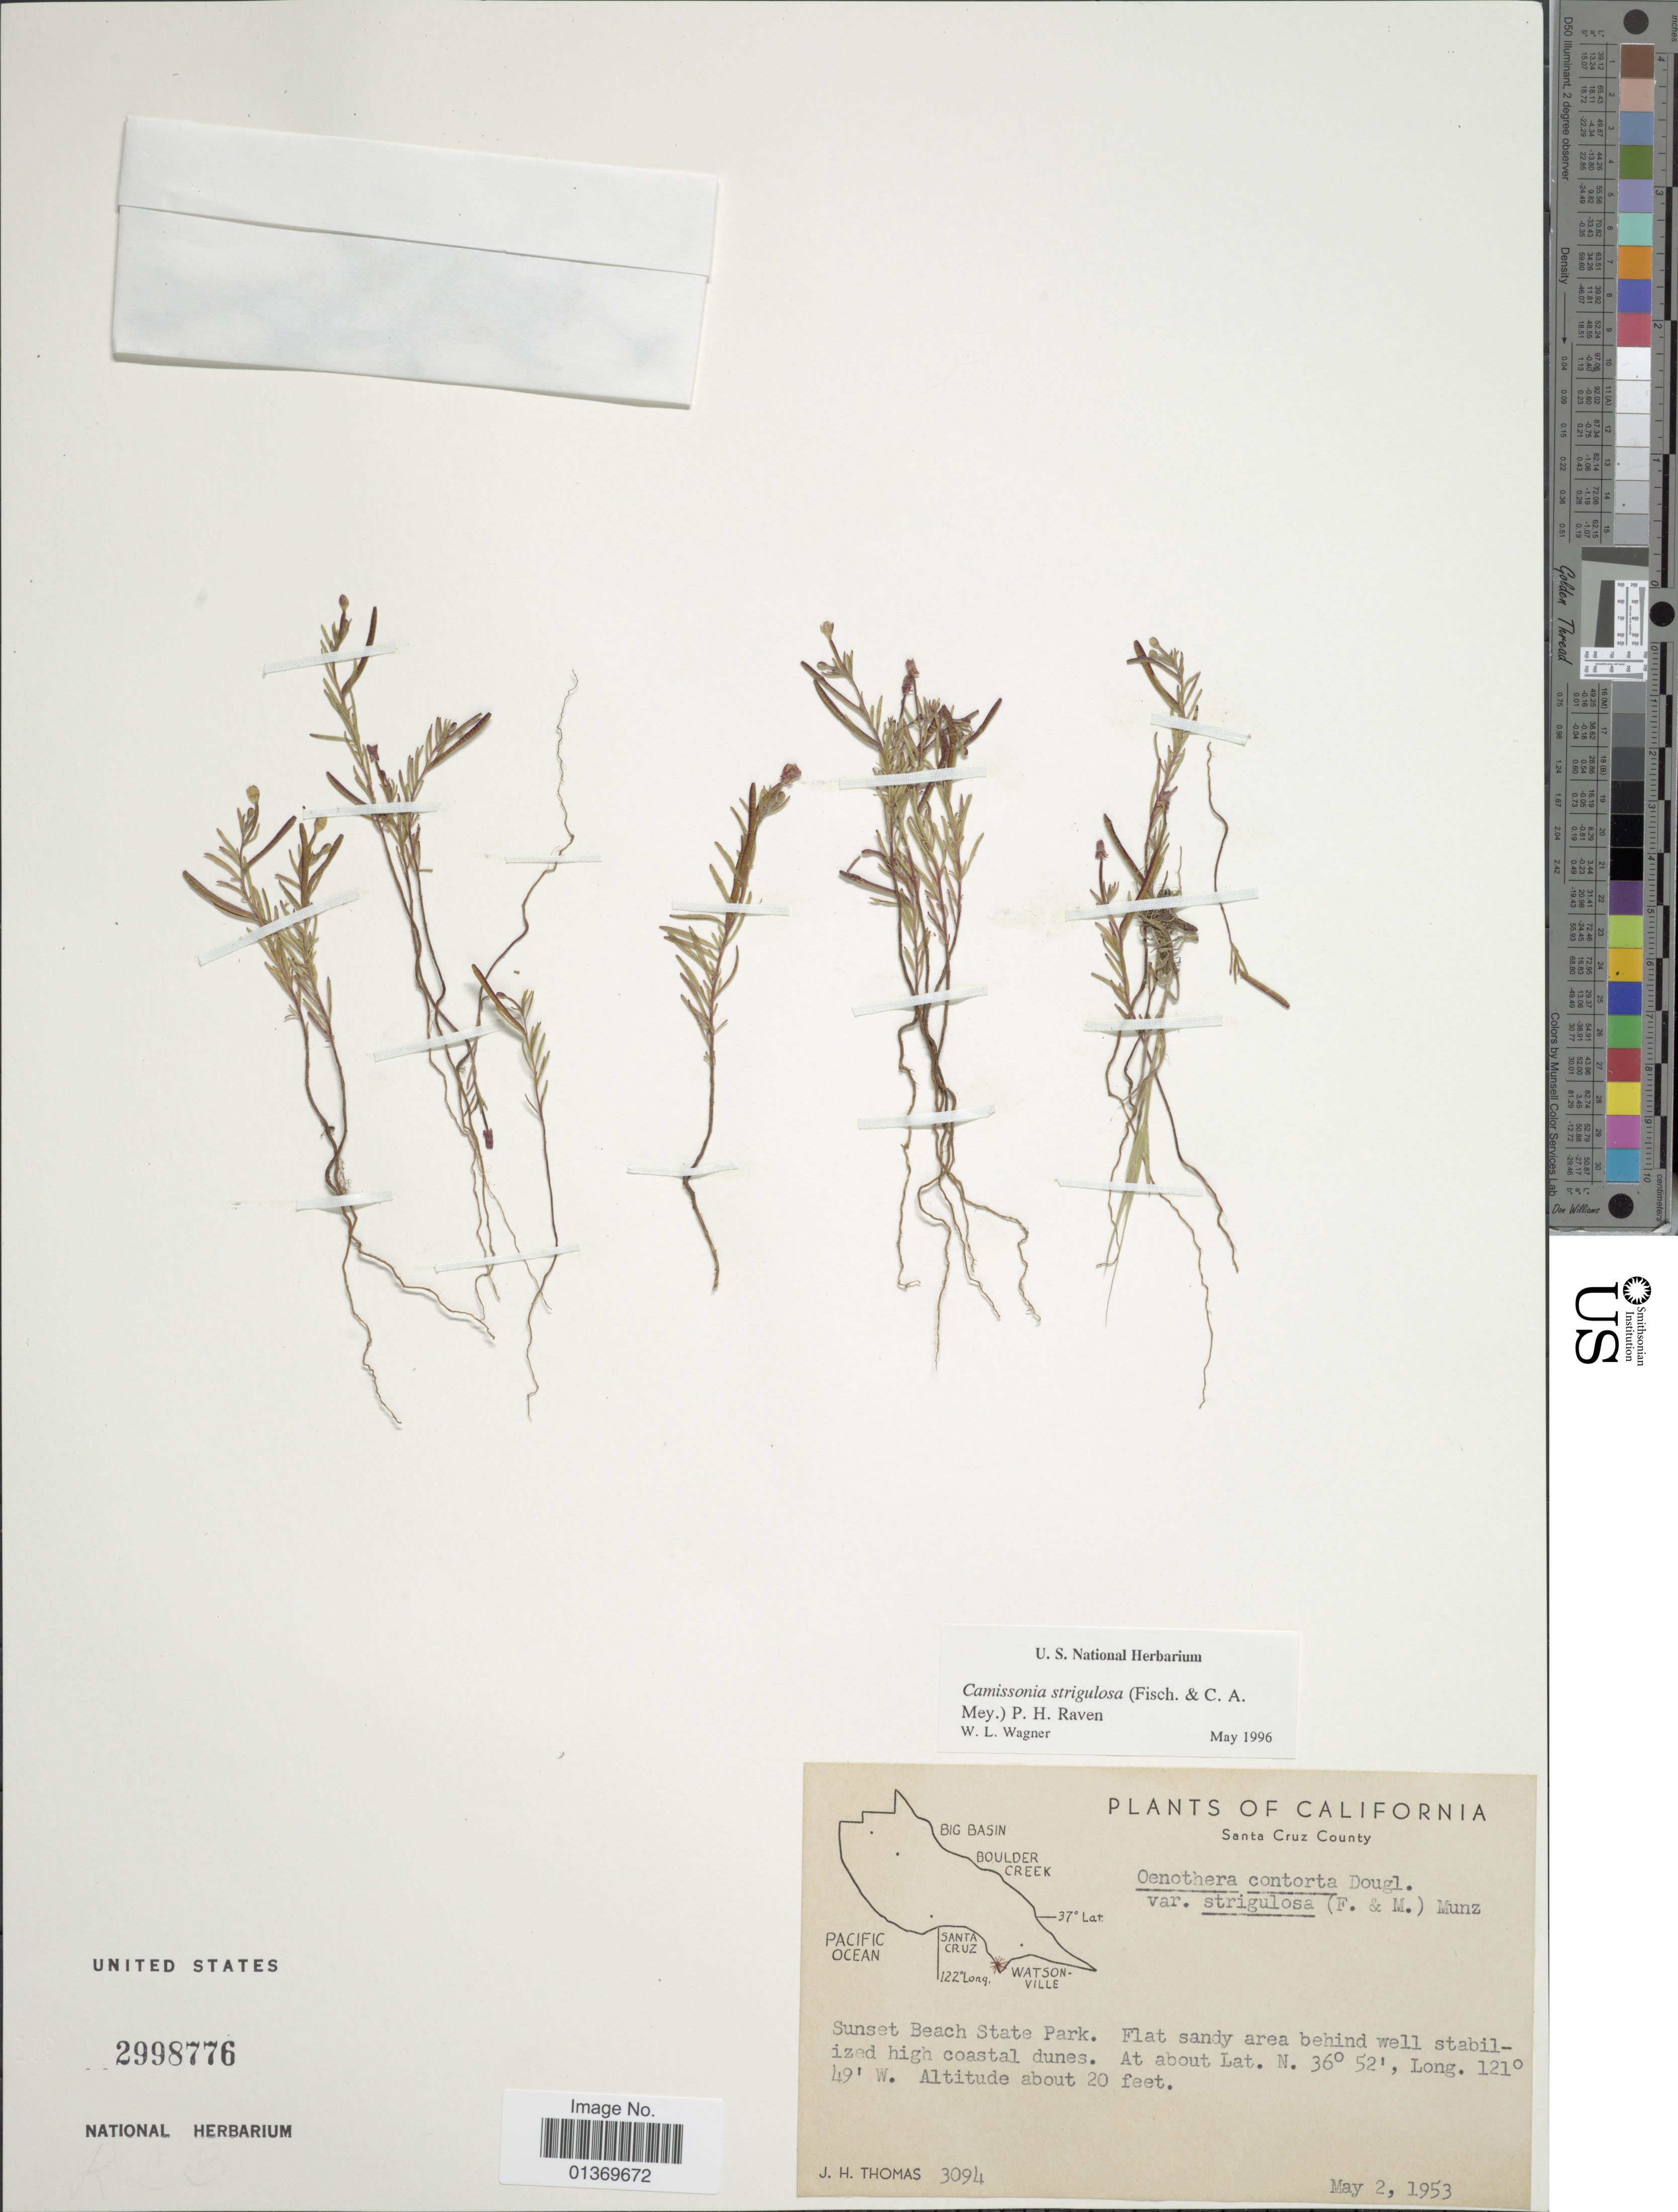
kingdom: Plantae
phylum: Tracheophyta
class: Magnoliopsida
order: Myrtales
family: Onagraceae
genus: Camissonia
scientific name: Camissonia strigulosa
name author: (Fisch. & C.A. Mey.) P.H. Raven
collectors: J. H. Thomas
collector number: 3094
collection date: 1953-05-02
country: United States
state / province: California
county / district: Santa Cruz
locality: Santa Cruz County, Sunset Beach State Park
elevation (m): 6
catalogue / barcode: US 2998776